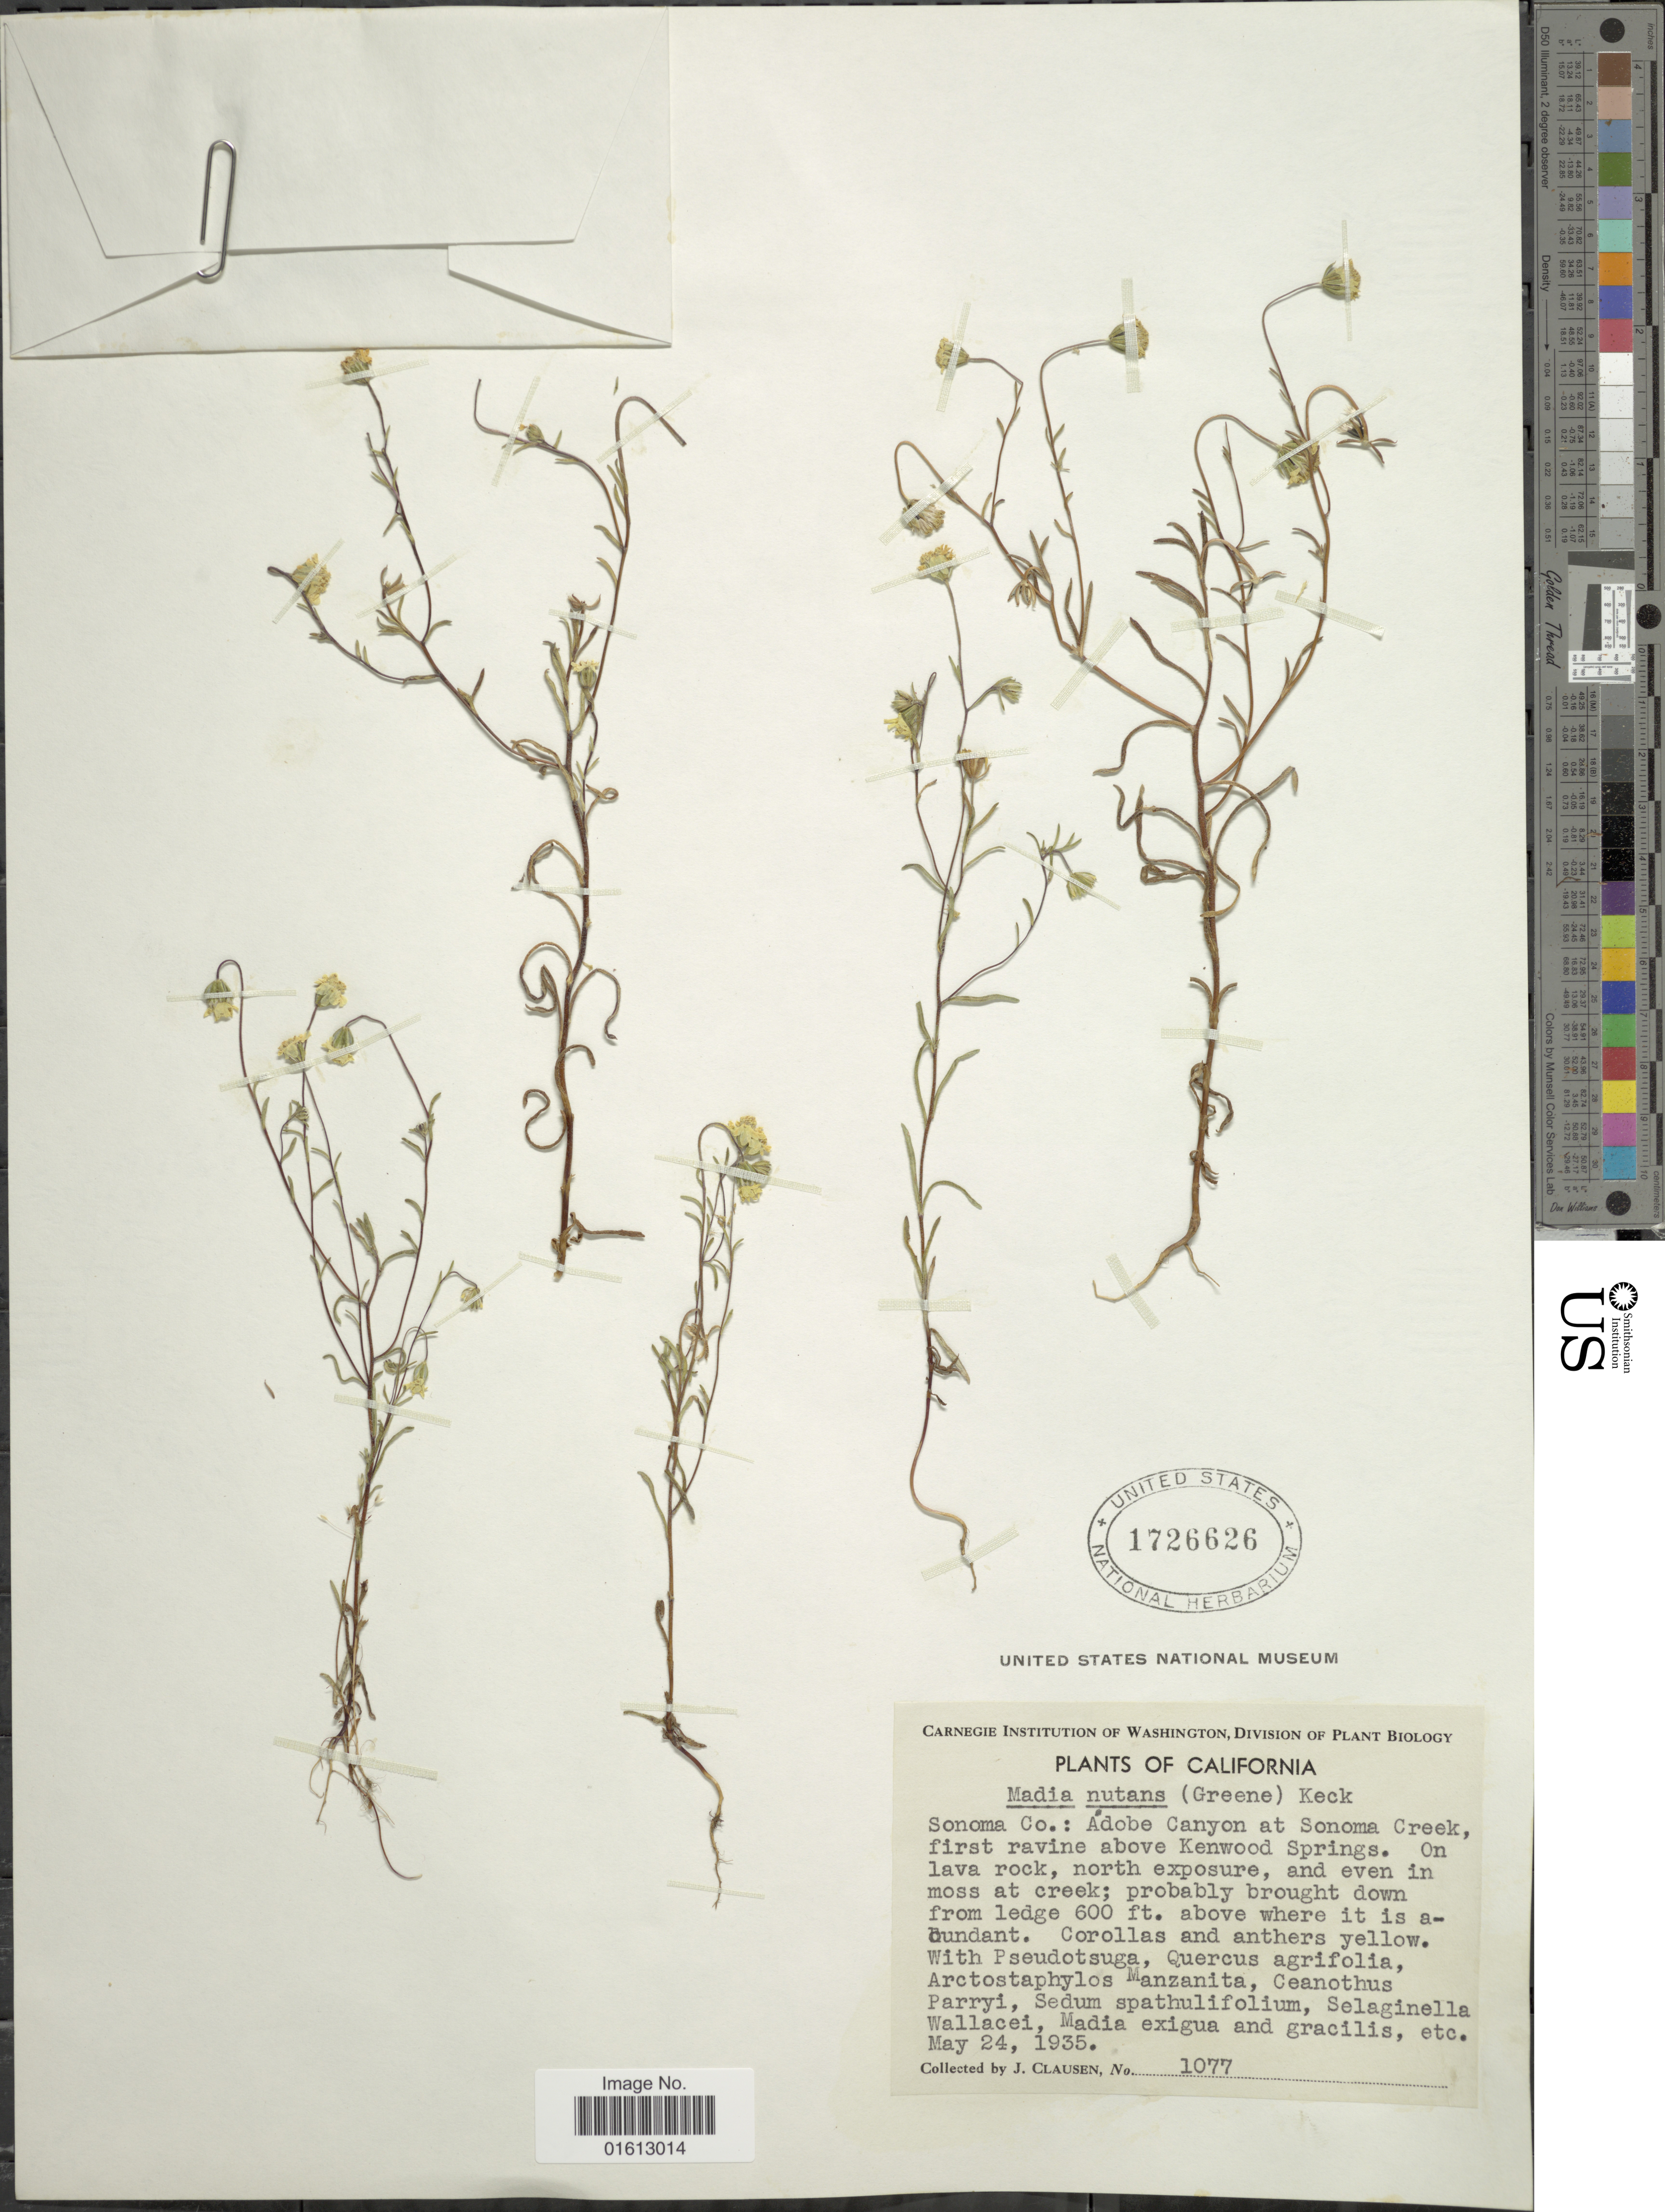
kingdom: Plantae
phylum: Tracheophyta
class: Magnoliopsida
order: Asterales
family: Asteraceae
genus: Madia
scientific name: Madia nutans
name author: (Greene) D.D. Keck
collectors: J. Clausen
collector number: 1077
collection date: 1935-05-24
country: United States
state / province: California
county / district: Sonoma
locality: California, Sonoma Co.: Adobe Canyon at Sonoma Creek, first ravine above Kenwood Springs.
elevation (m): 183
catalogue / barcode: US 1726626